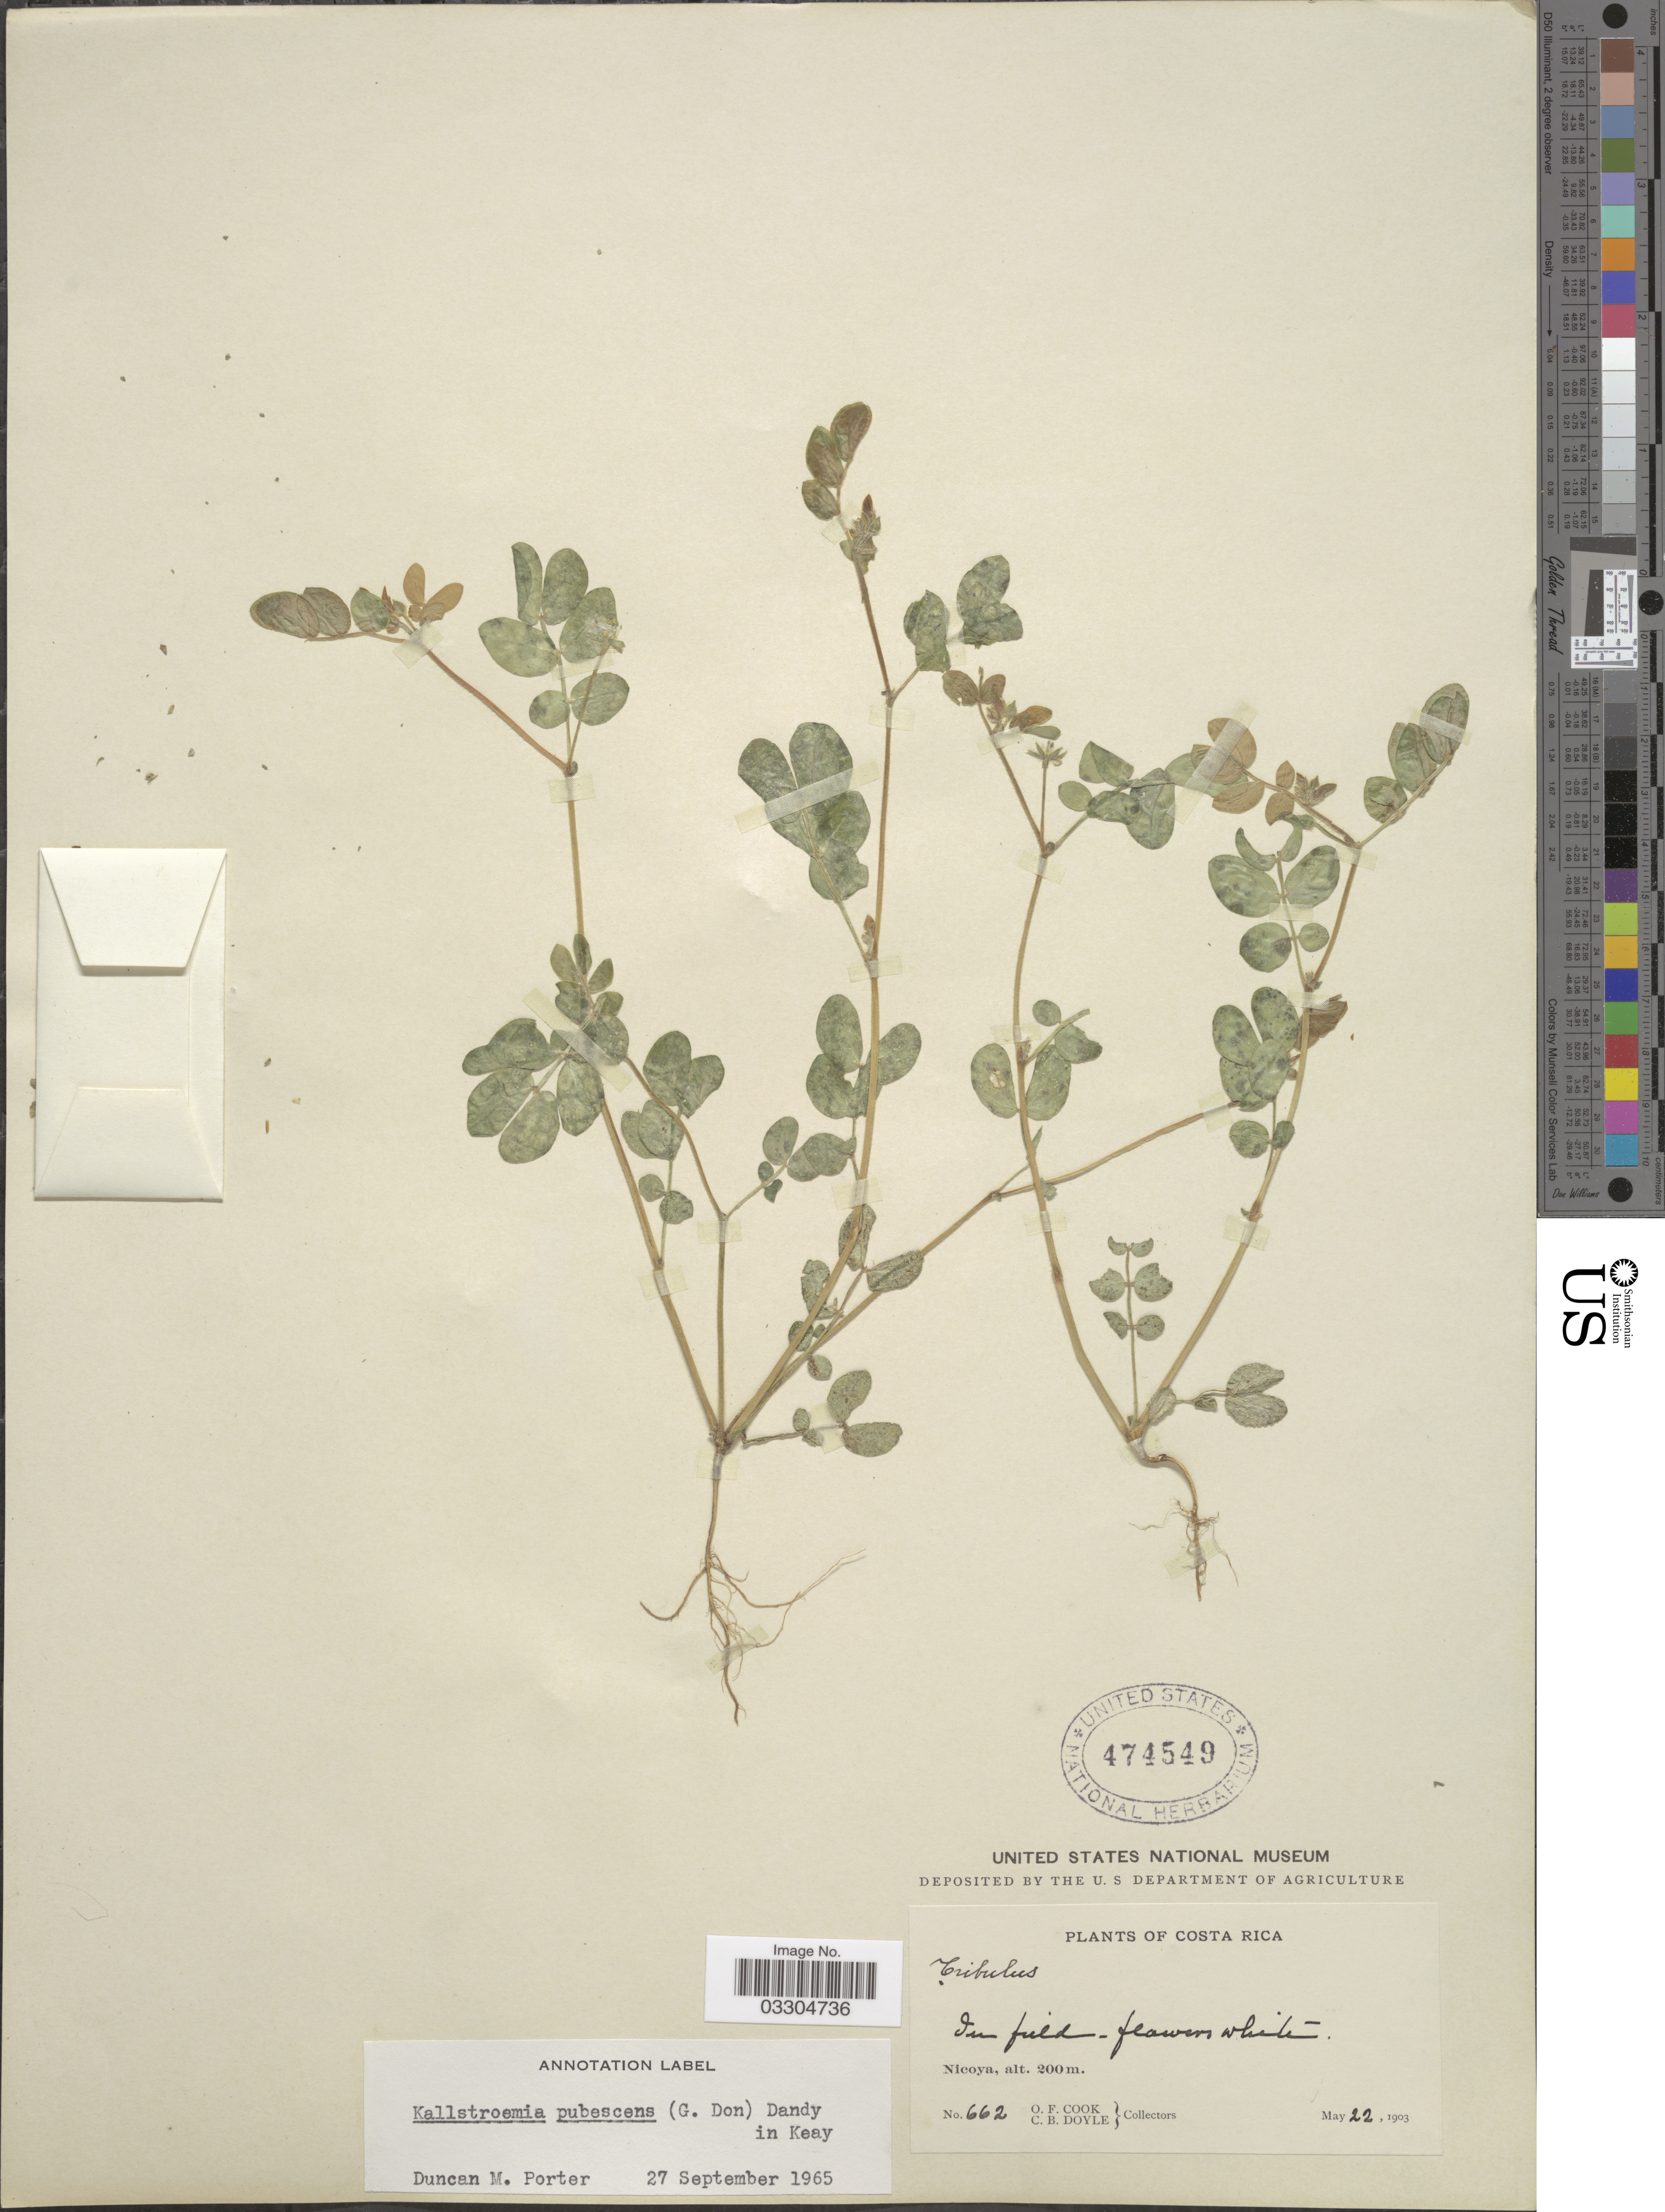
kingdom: Plantae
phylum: Tracheophyta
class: Magnoliopsida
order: Zygophyllales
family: Zygophyllaceae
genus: Kallstroemia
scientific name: Kallstroemia pubescens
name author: (G. Don) Dandy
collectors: O. F. Cook & C. Doyle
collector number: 662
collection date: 1903-05-22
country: Costa Rica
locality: Nicoya.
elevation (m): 200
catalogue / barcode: US 474549